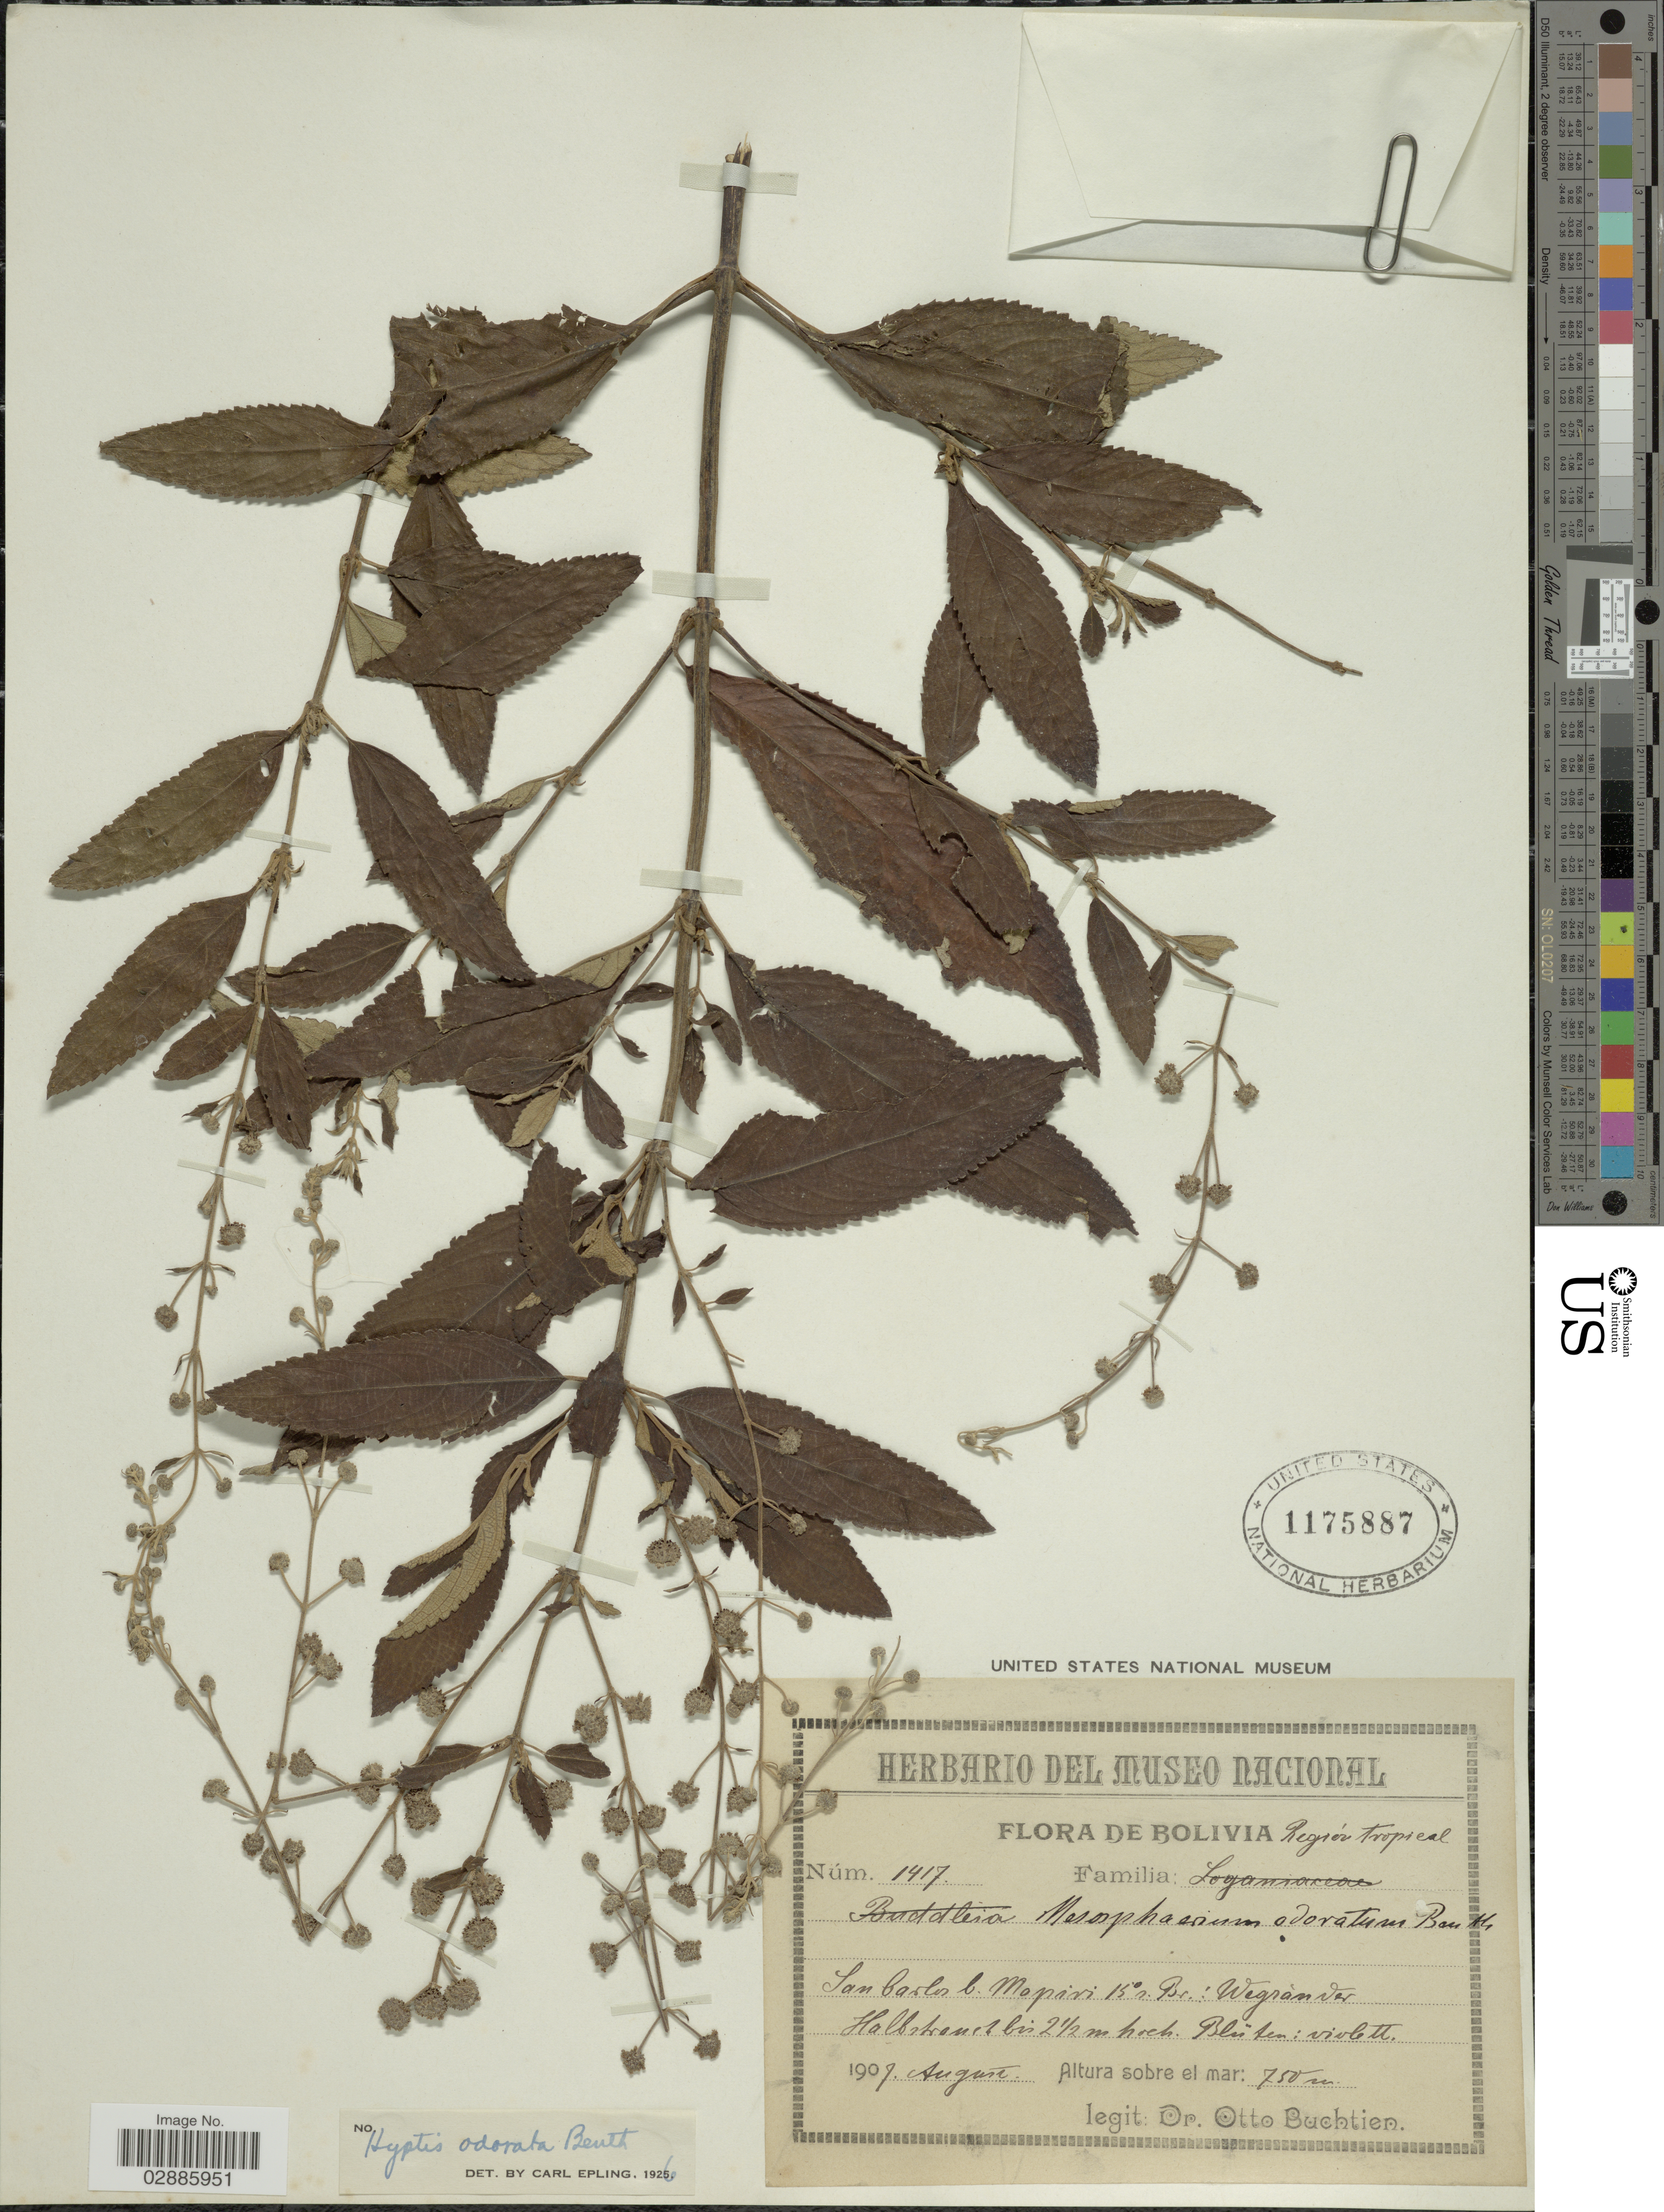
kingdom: Plantae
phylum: Tracheophyta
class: Magnoliopsida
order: Lamiales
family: Lamiaceae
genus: Hyptis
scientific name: Hyptis odorata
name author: Benth.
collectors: O. Buchtien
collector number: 1417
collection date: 1907-08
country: Bolivia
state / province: La Paz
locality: San Carlos b. Mapiri 15°n Br.: Wegränder.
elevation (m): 750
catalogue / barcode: US 1175887